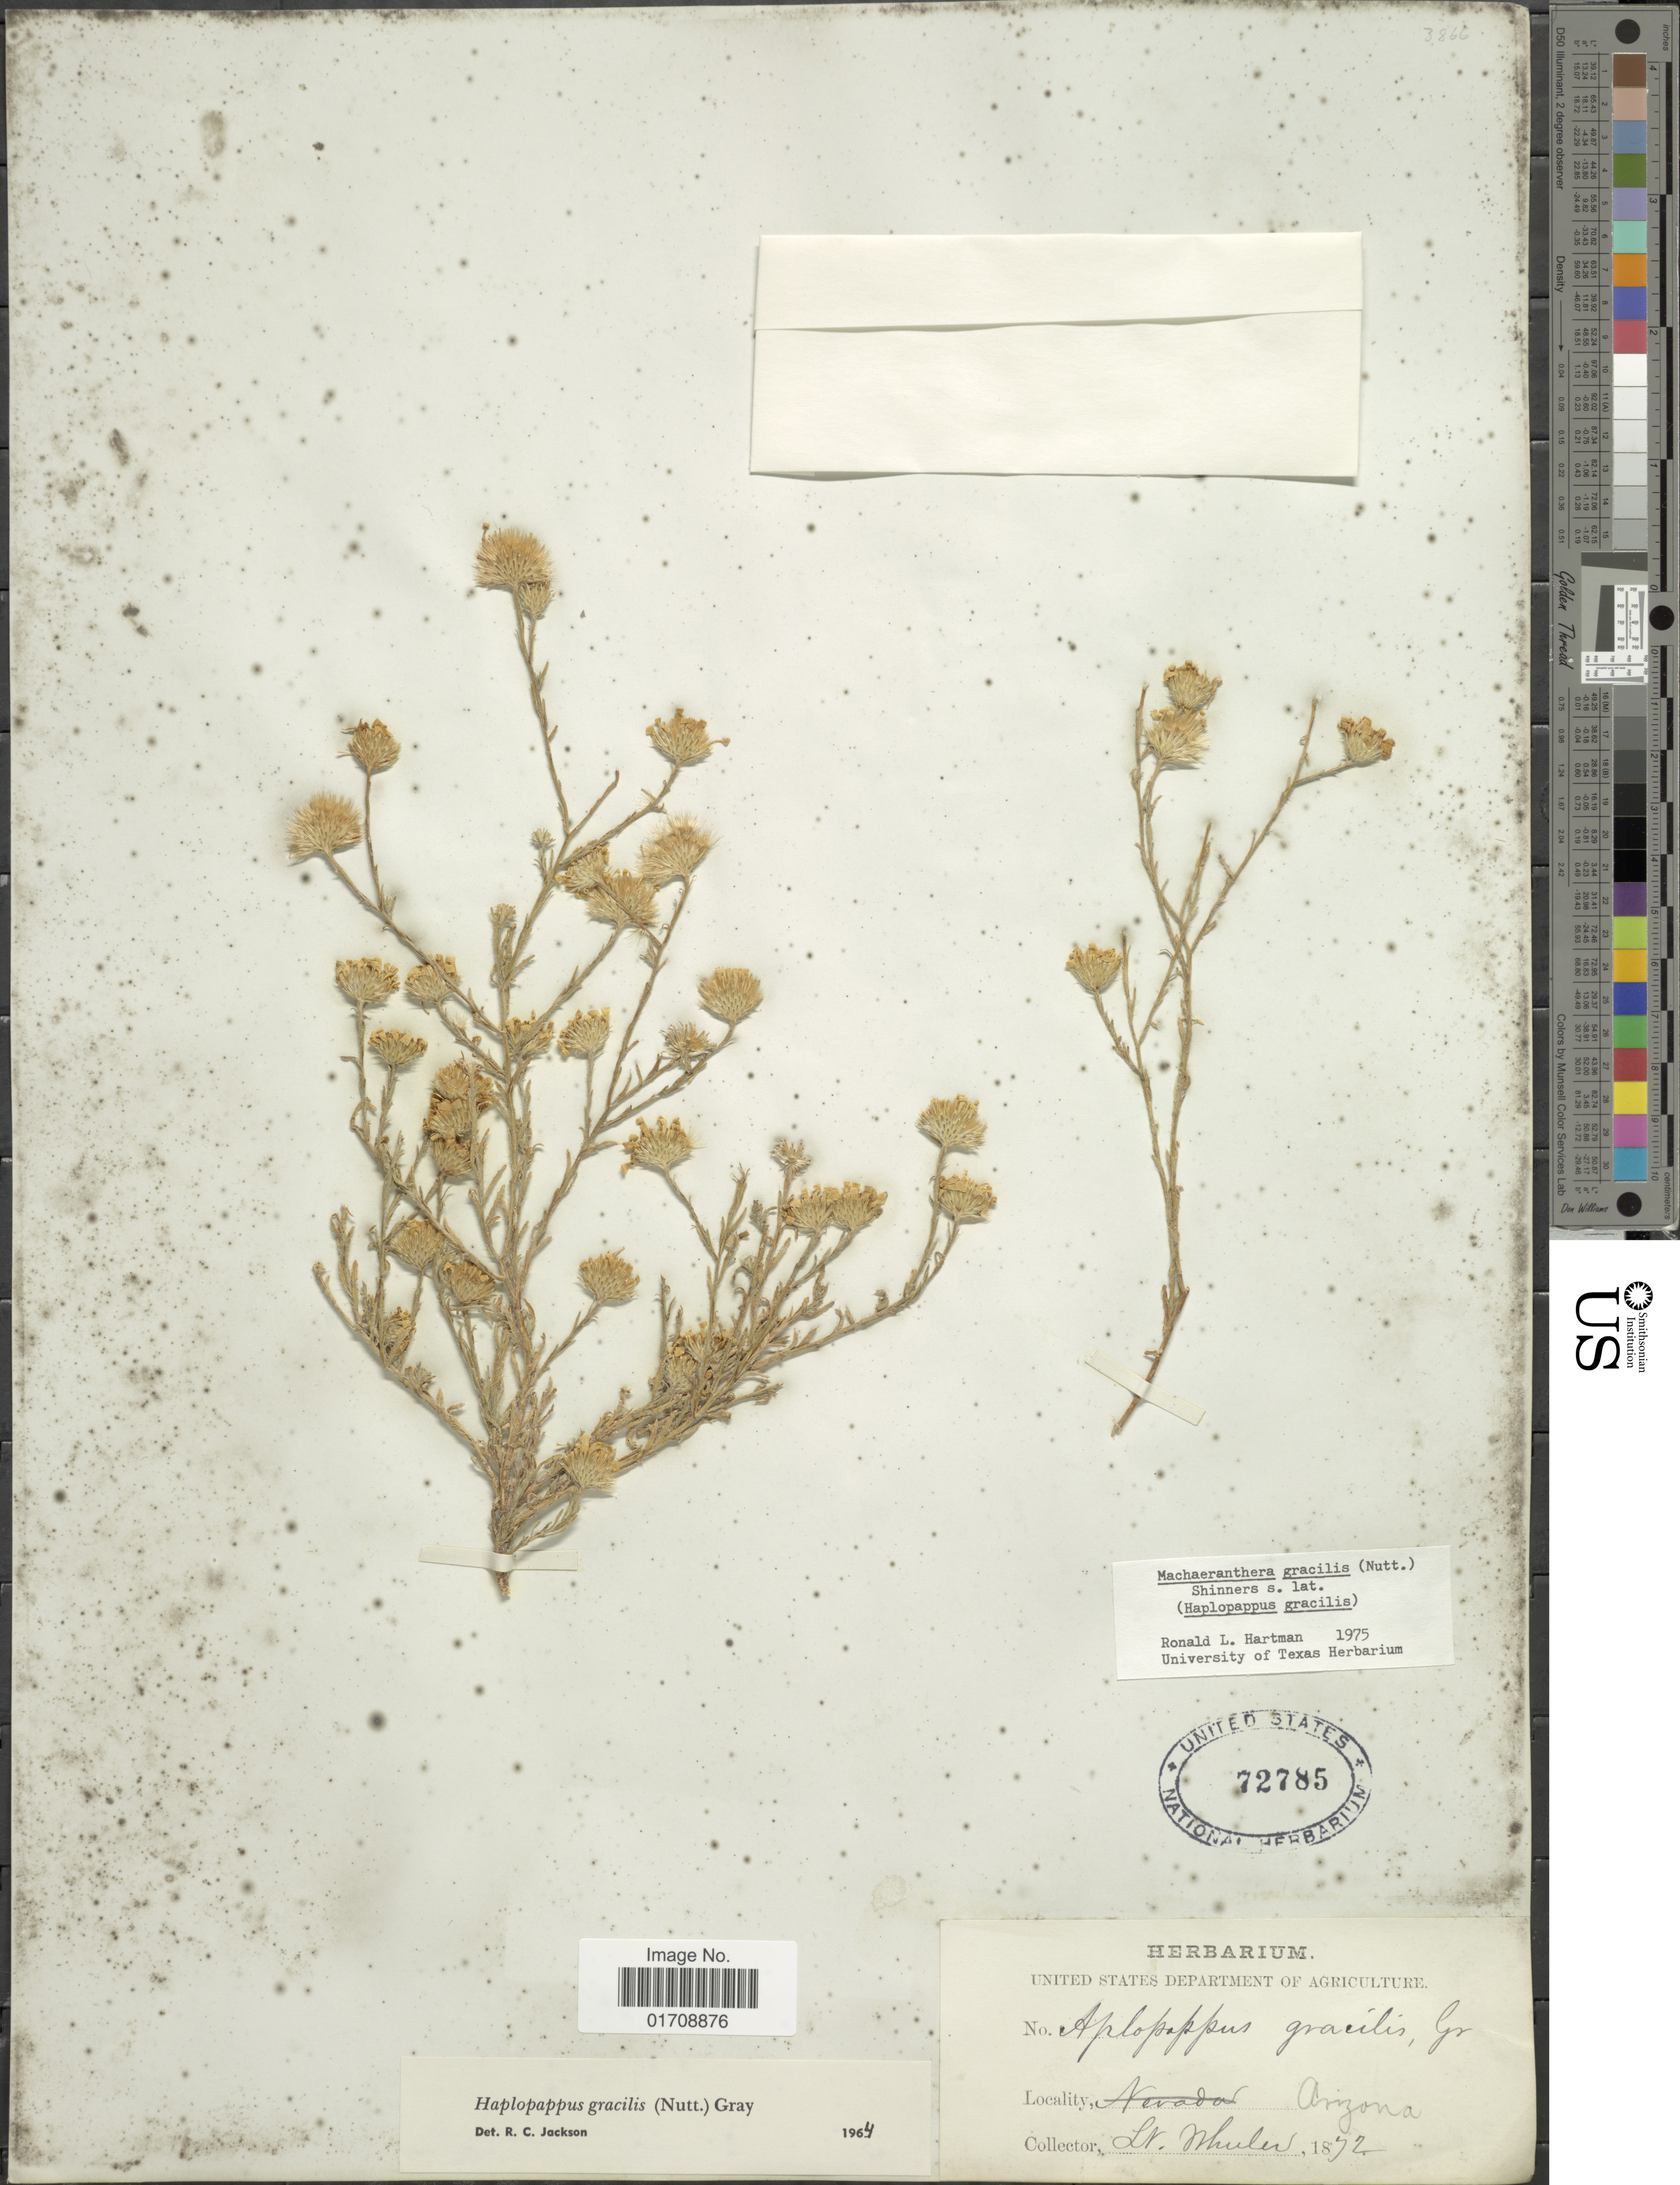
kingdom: Plantae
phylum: Tracheophyta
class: Magnoliopsida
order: Asterales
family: Asteraceae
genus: Machaeranthera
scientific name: Machaeranthera gracilis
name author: (Nutt.) Shinners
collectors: L. Wheeler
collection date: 1872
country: United States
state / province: Arizona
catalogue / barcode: US 72785